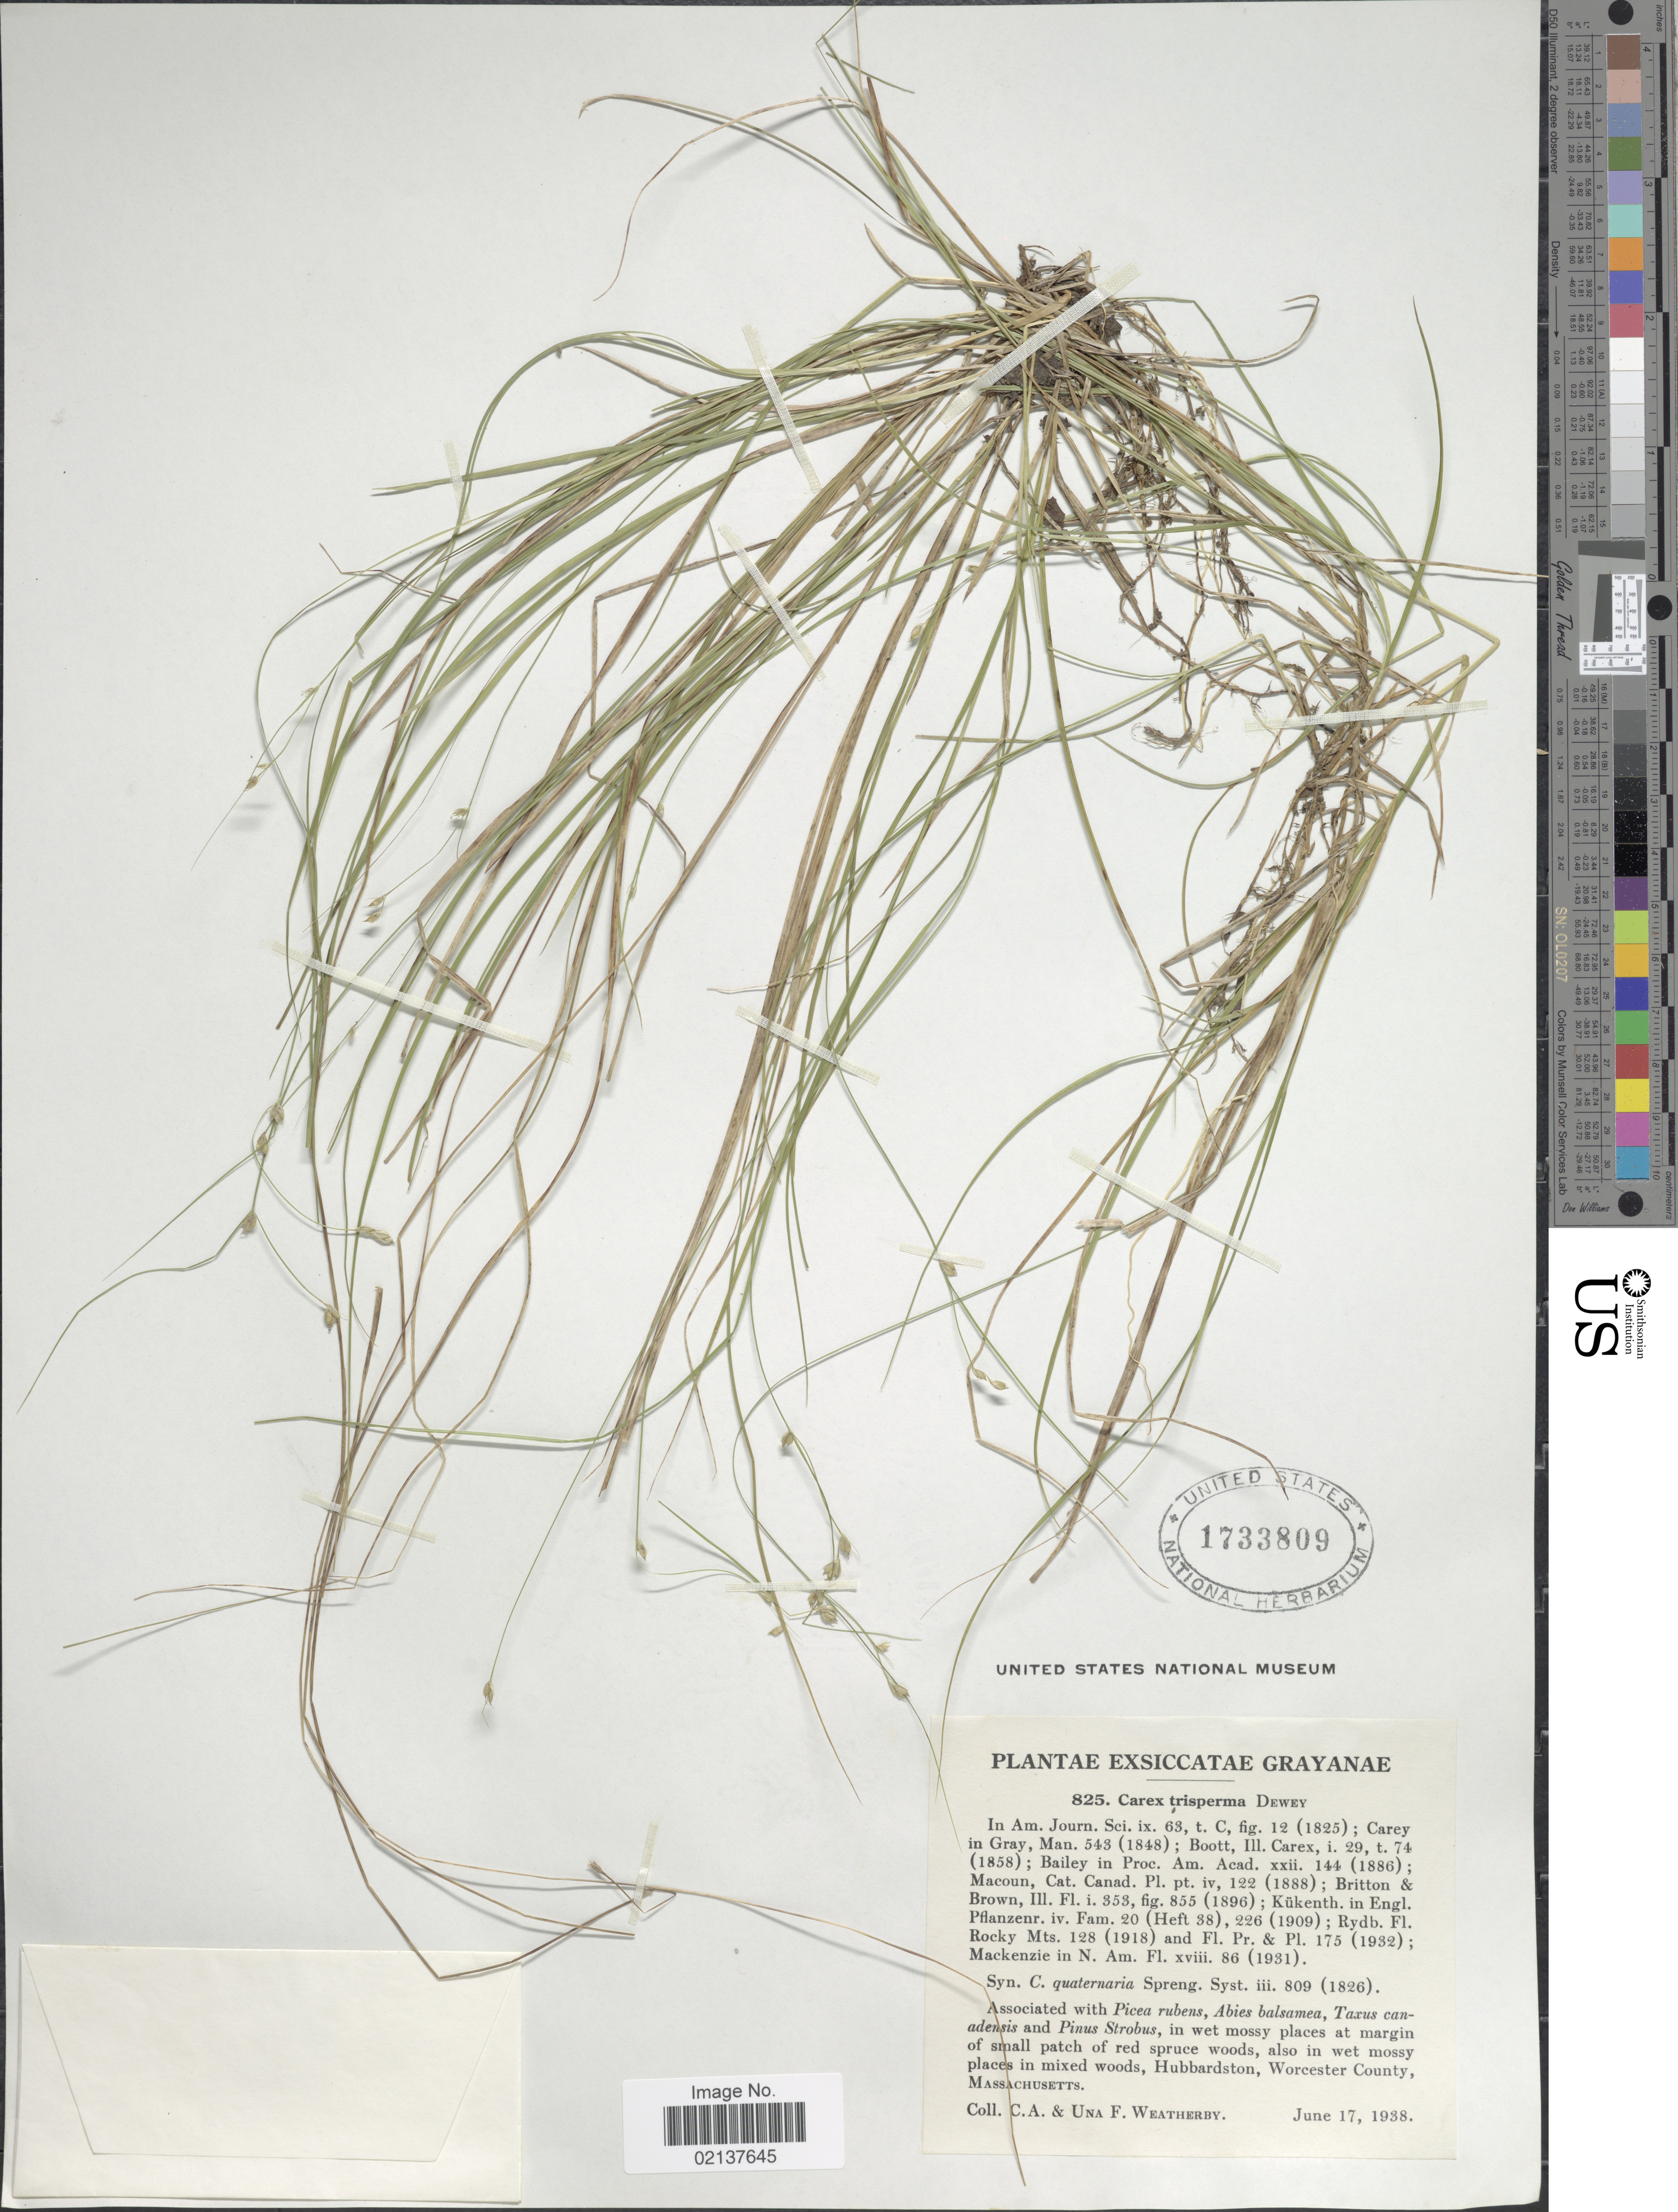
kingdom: Plantae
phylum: Tracheophyta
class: Liliopsida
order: Poales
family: Cyperaceae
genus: Carex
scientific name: Carex trisperma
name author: Dewey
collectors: C. A. Weatherby & U. Weatherby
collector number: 825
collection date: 1938-06-17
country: United States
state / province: Massachusetts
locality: Hubbardston, Worcester County.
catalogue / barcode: US 1733809